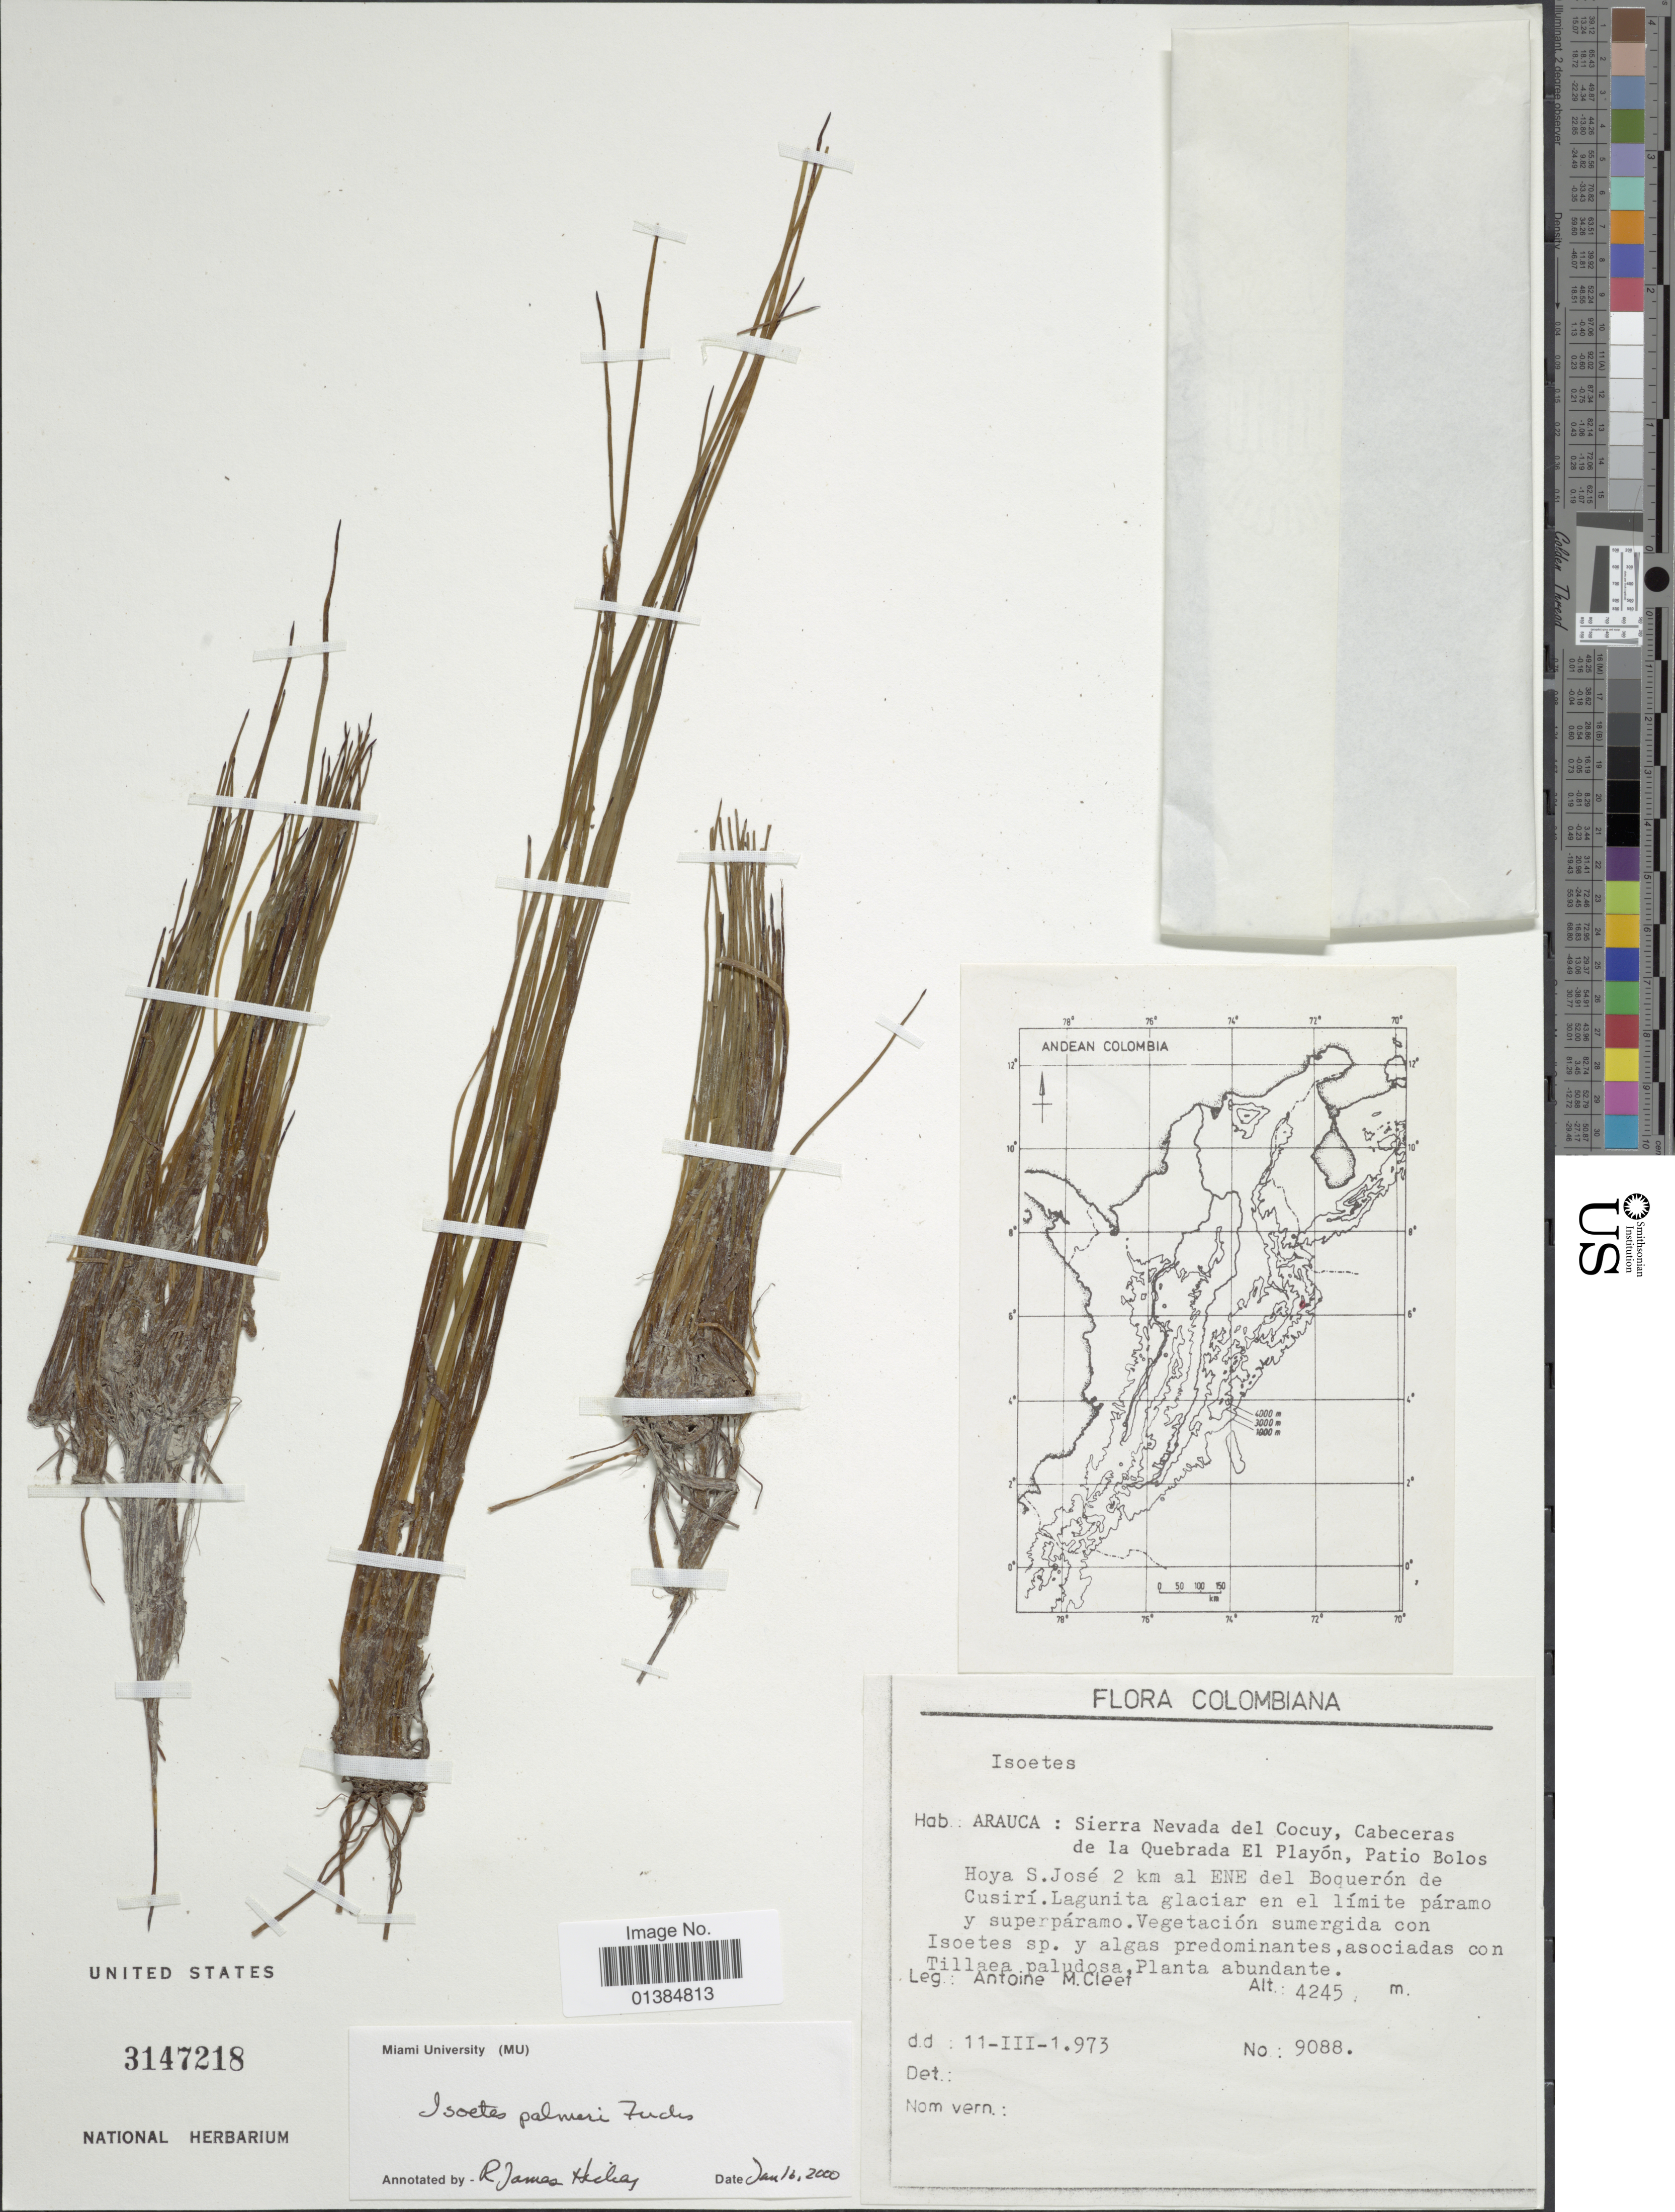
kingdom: Plantae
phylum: Tracheophyta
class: Lycopodiopsida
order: Isoetales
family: Isoetaceae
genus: Isoetes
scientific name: Isoetes palmeri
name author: H.P. Fuchs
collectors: A. M. Cleef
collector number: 9088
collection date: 1973-03-11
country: Colombia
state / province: Arauca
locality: Sierra Nevada del Cocuy, Cabeceras de la Quebrada El Playón, Patio Bolos Hoya S. José 2 km al ENE del Boquerón de Cusirí.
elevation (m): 4245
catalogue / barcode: US 3147218